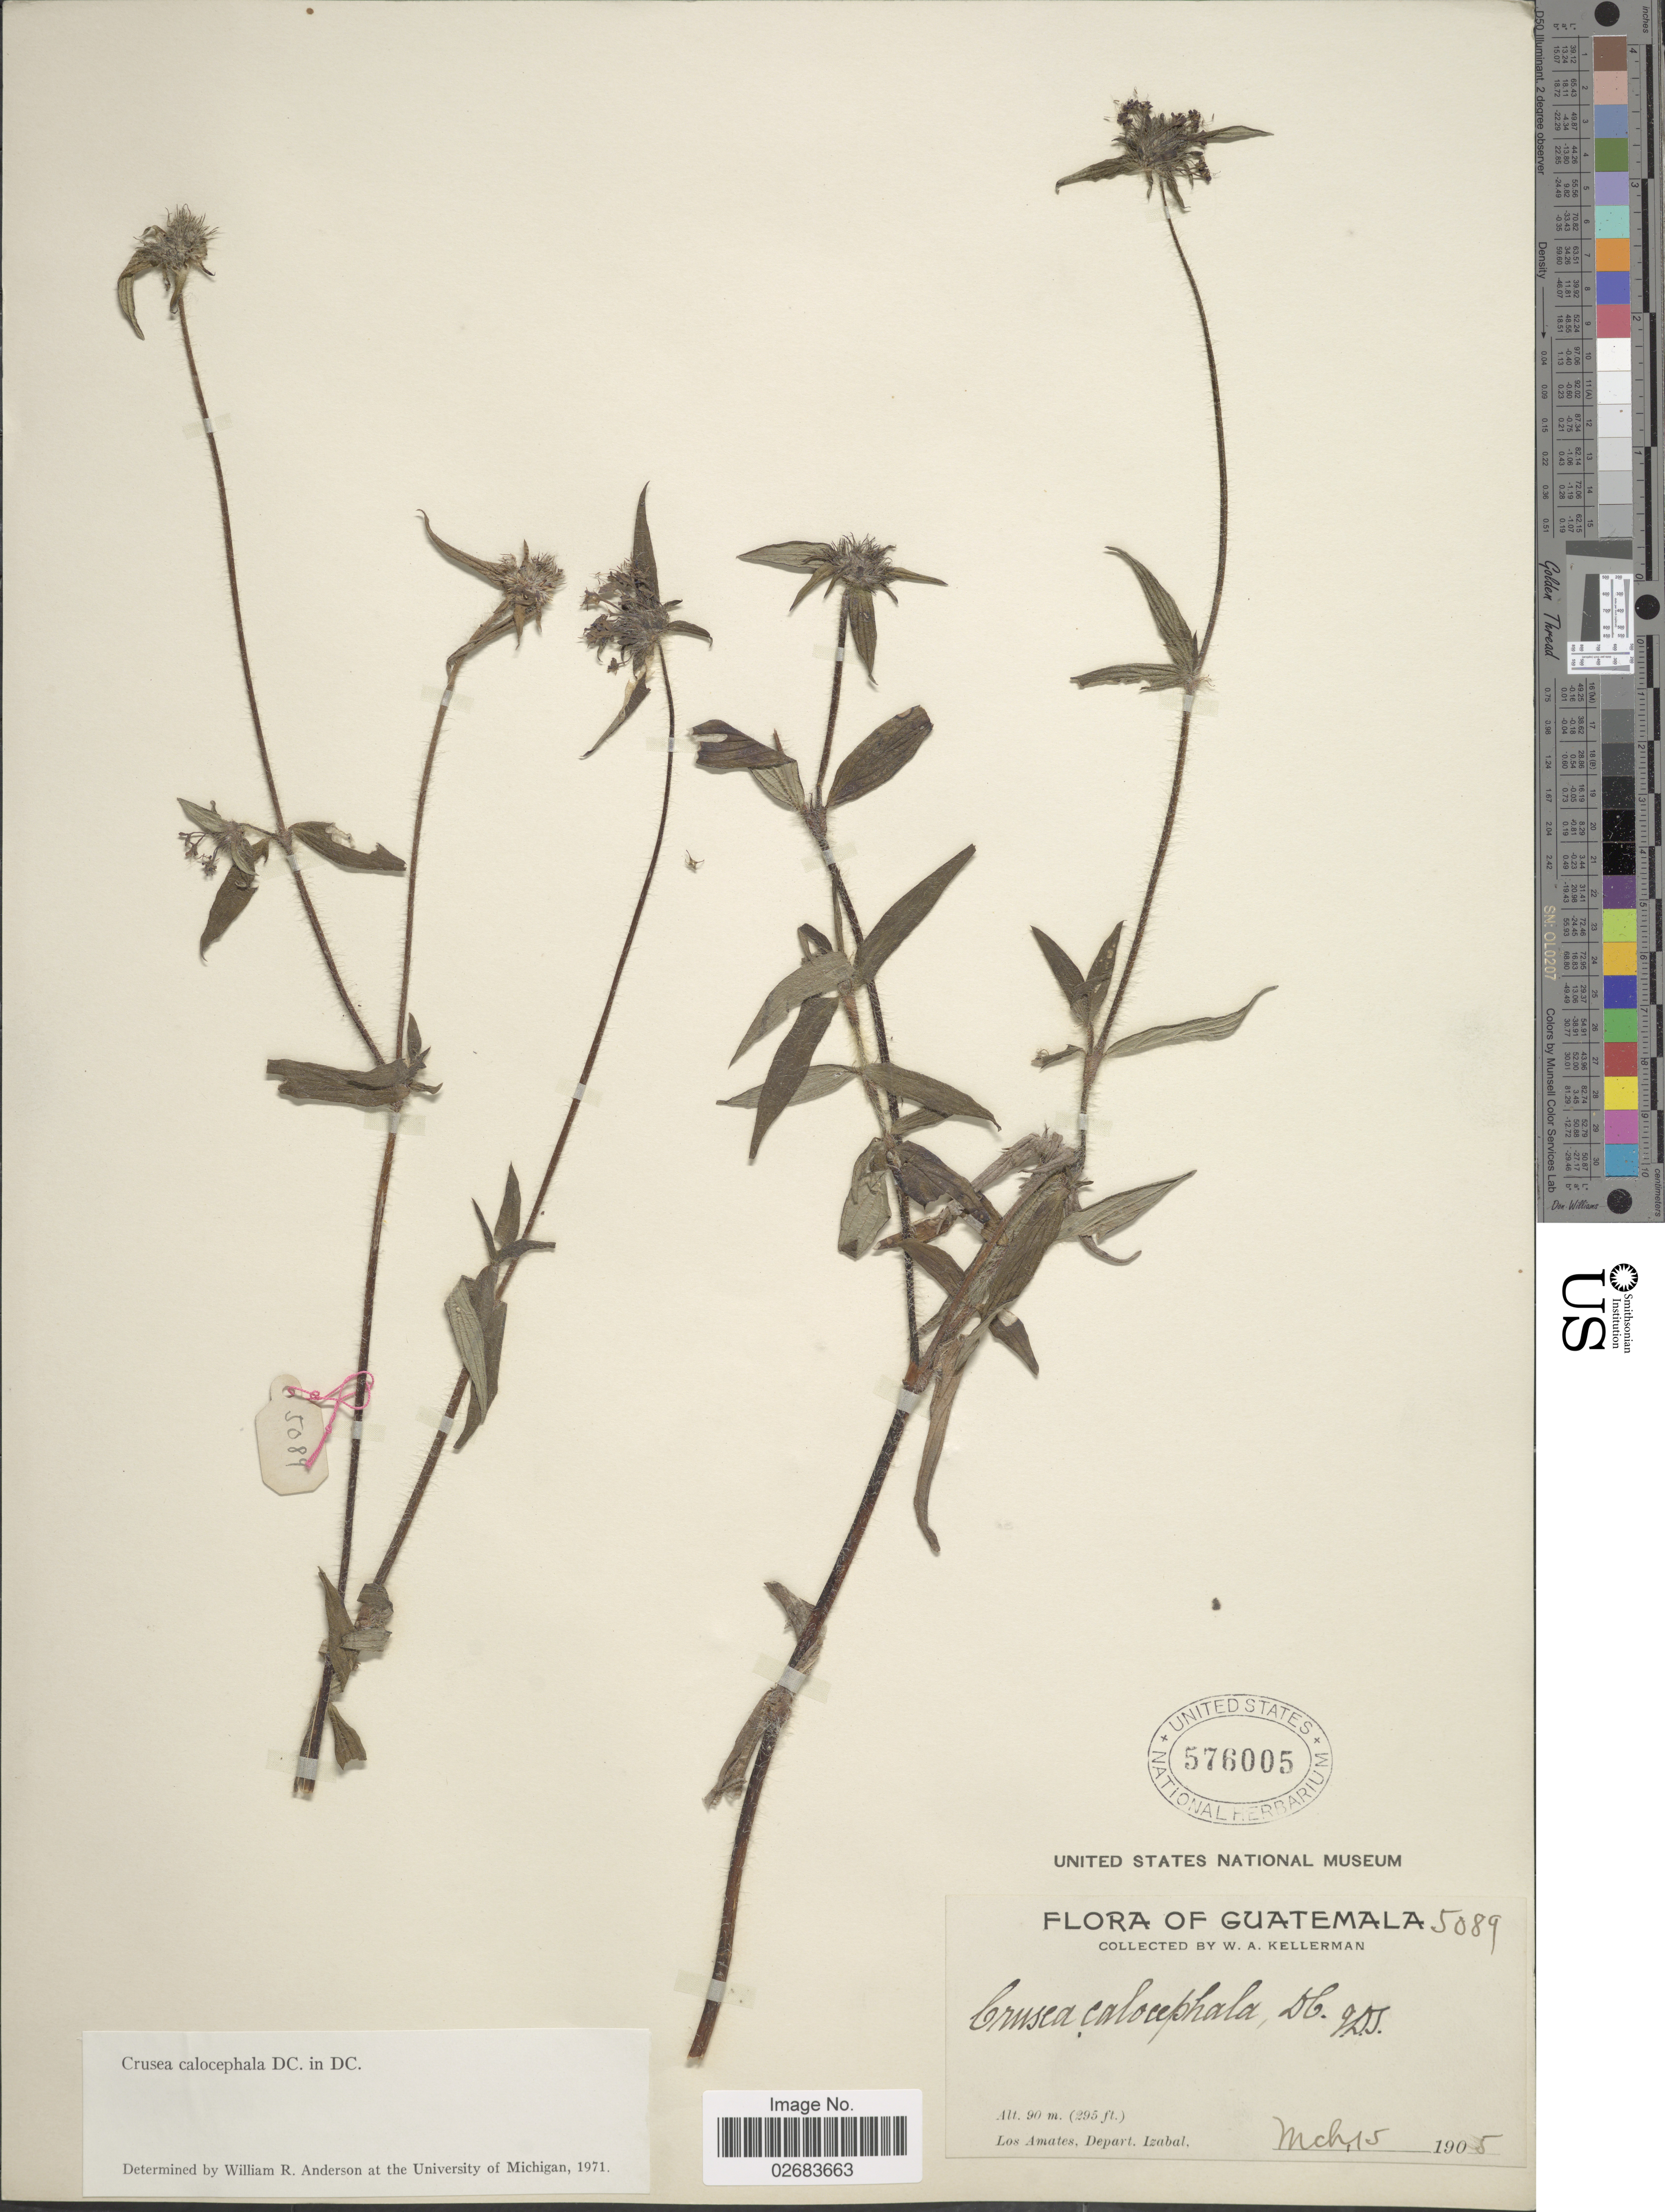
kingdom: Plantae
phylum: Tracheophyta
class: Magnoliopsida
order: Gentianales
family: Rubiaceae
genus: Crusea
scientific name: Crusea calocephala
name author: DC.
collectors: W. Kellerman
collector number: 5089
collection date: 1905-03-15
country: Guatemala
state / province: Izabal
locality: Los Amates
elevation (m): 90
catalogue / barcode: US 576005